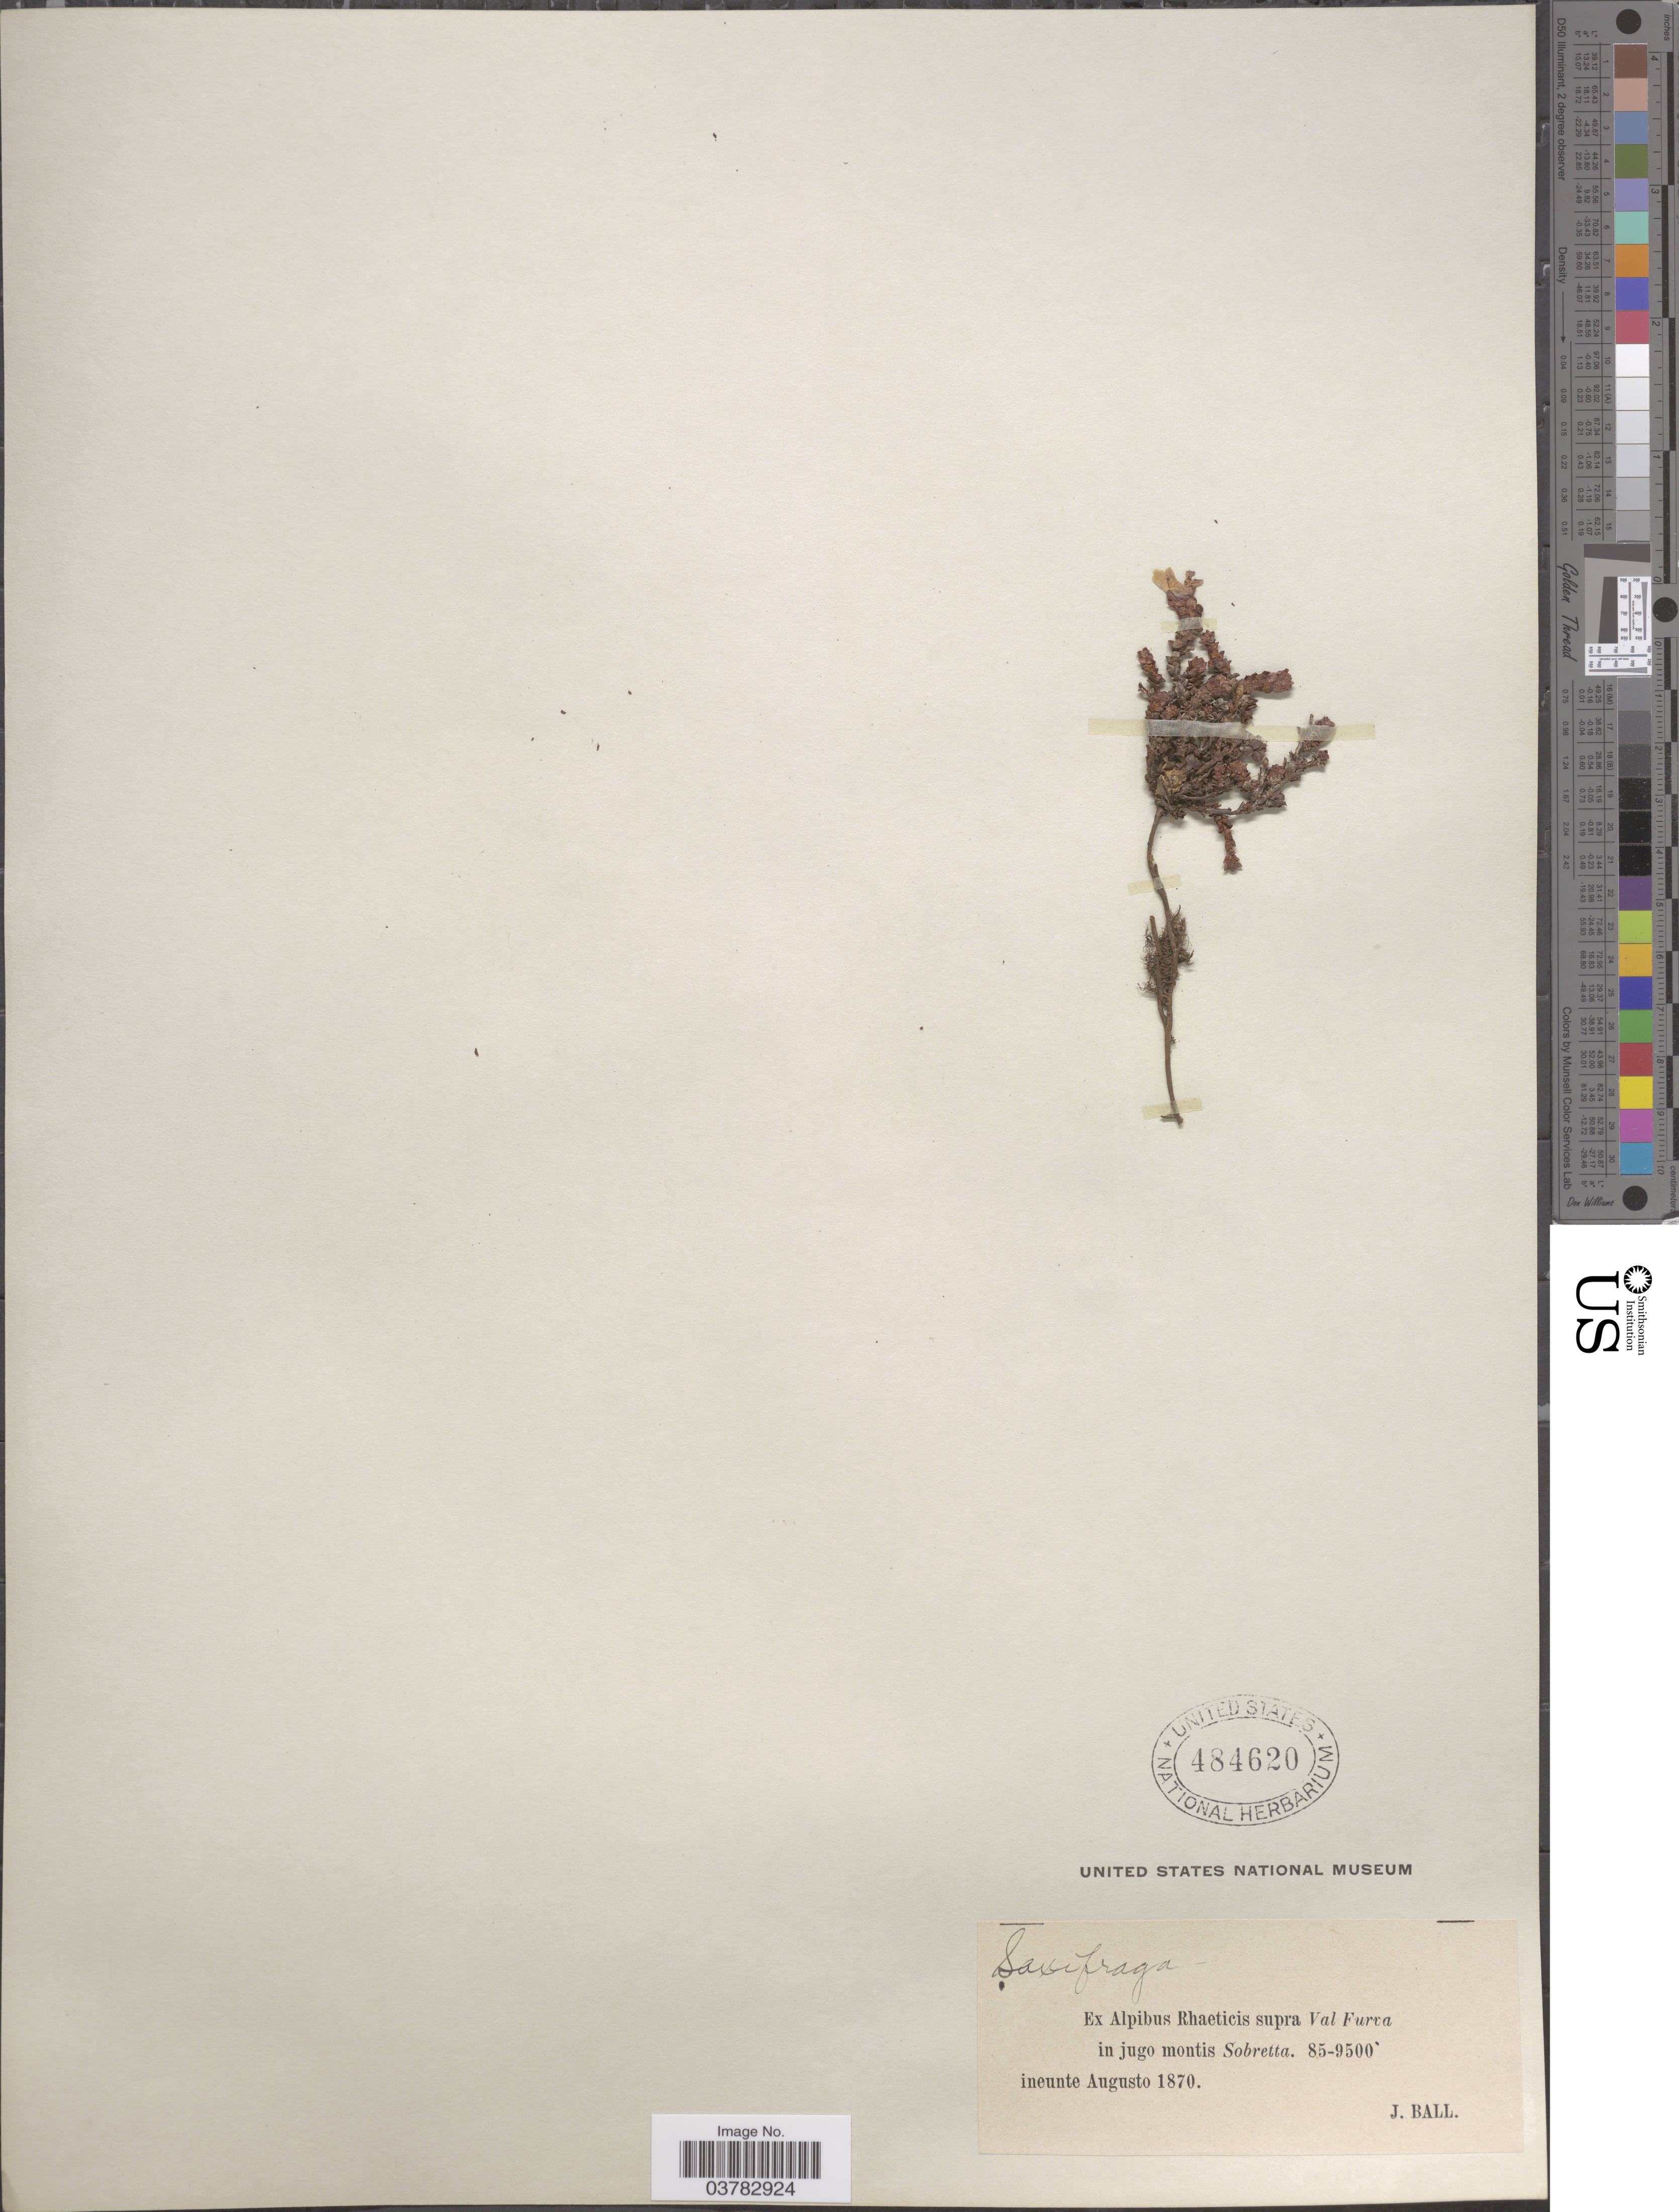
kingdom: Plantae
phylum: Tracheophyta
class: Magnoliopsida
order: Saxifragales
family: Saxifragaceae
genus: Saxifraga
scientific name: Saxifraga sp.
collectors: J. Ball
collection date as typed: ineunte Augusto 1870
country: Italy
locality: Ex Alpibus Rhaeticis supra Val Furva in jugo montis Sobretta.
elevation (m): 2591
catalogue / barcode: US 484620